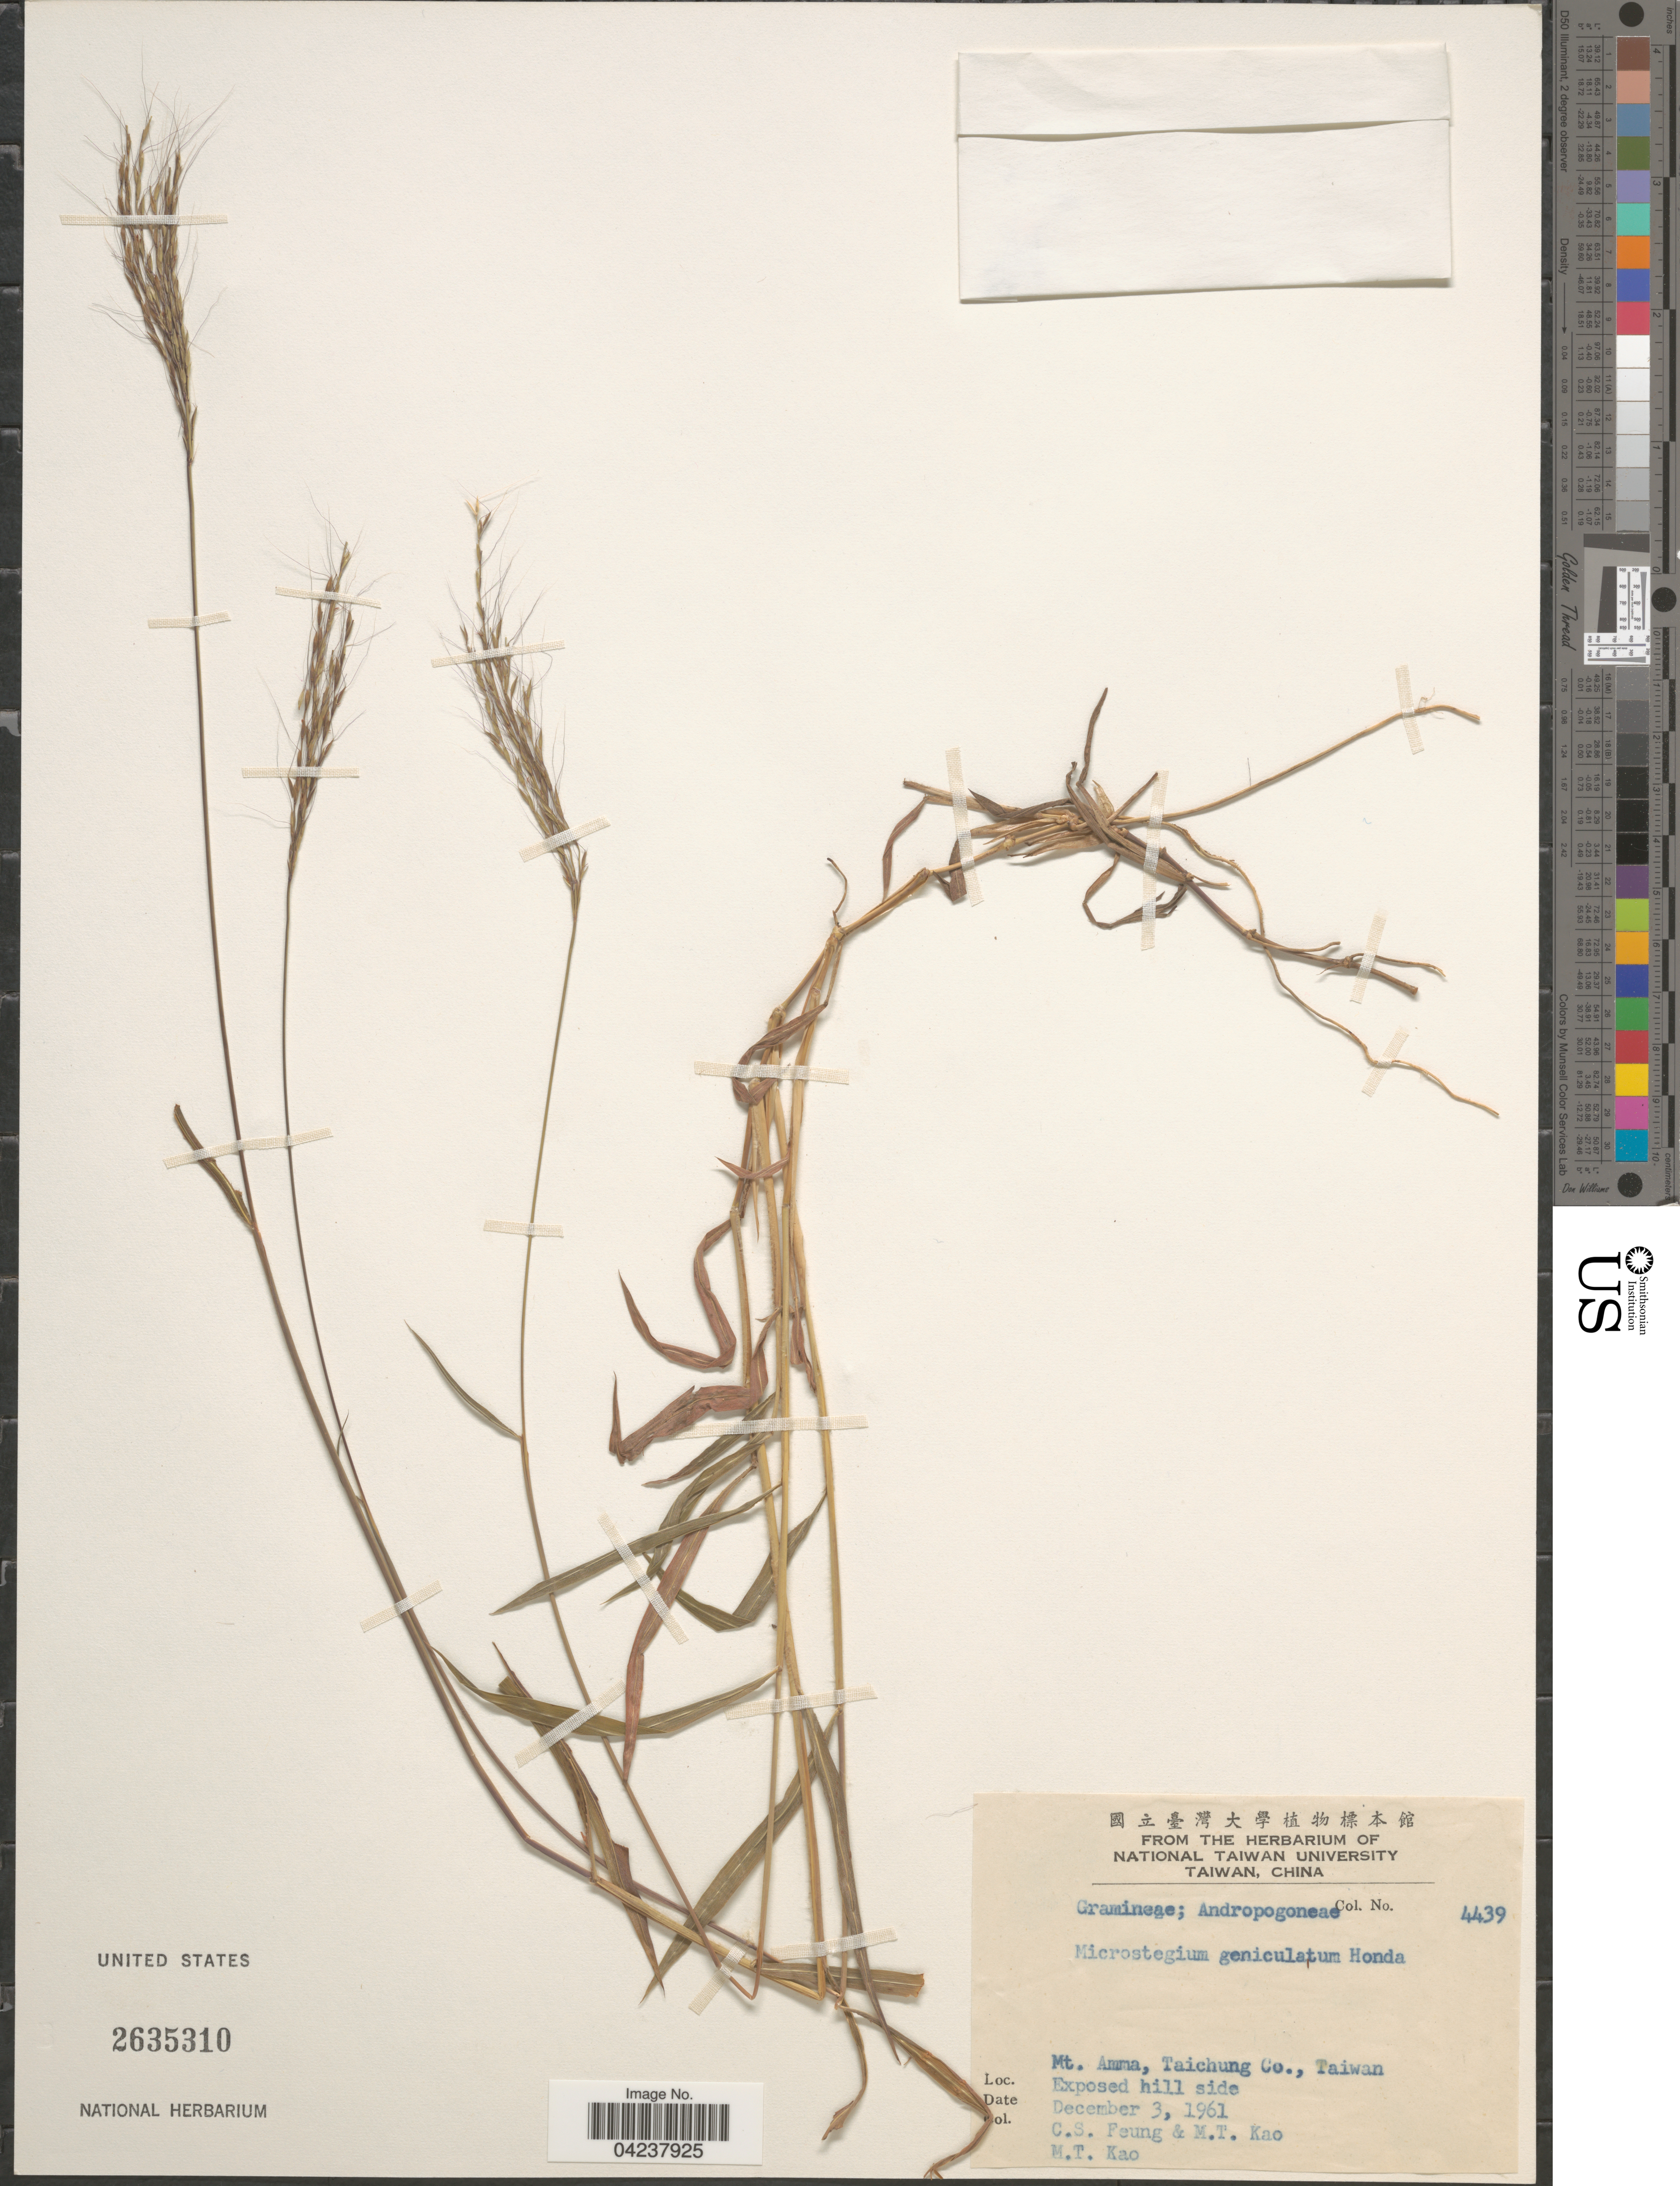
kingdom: Plantae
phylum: Tracheophyta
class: Liliopsida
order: Poales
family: Poaceae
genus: Microstegium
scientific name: Microstegium geniculatum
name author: (Hayata) Honda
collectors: C. Feung & M. T. Kao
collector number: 4439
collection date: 1961-12-03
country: Taiwan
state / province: Taichung City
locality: Mt. Amma, Taichung Co.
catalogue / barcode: US 2635310